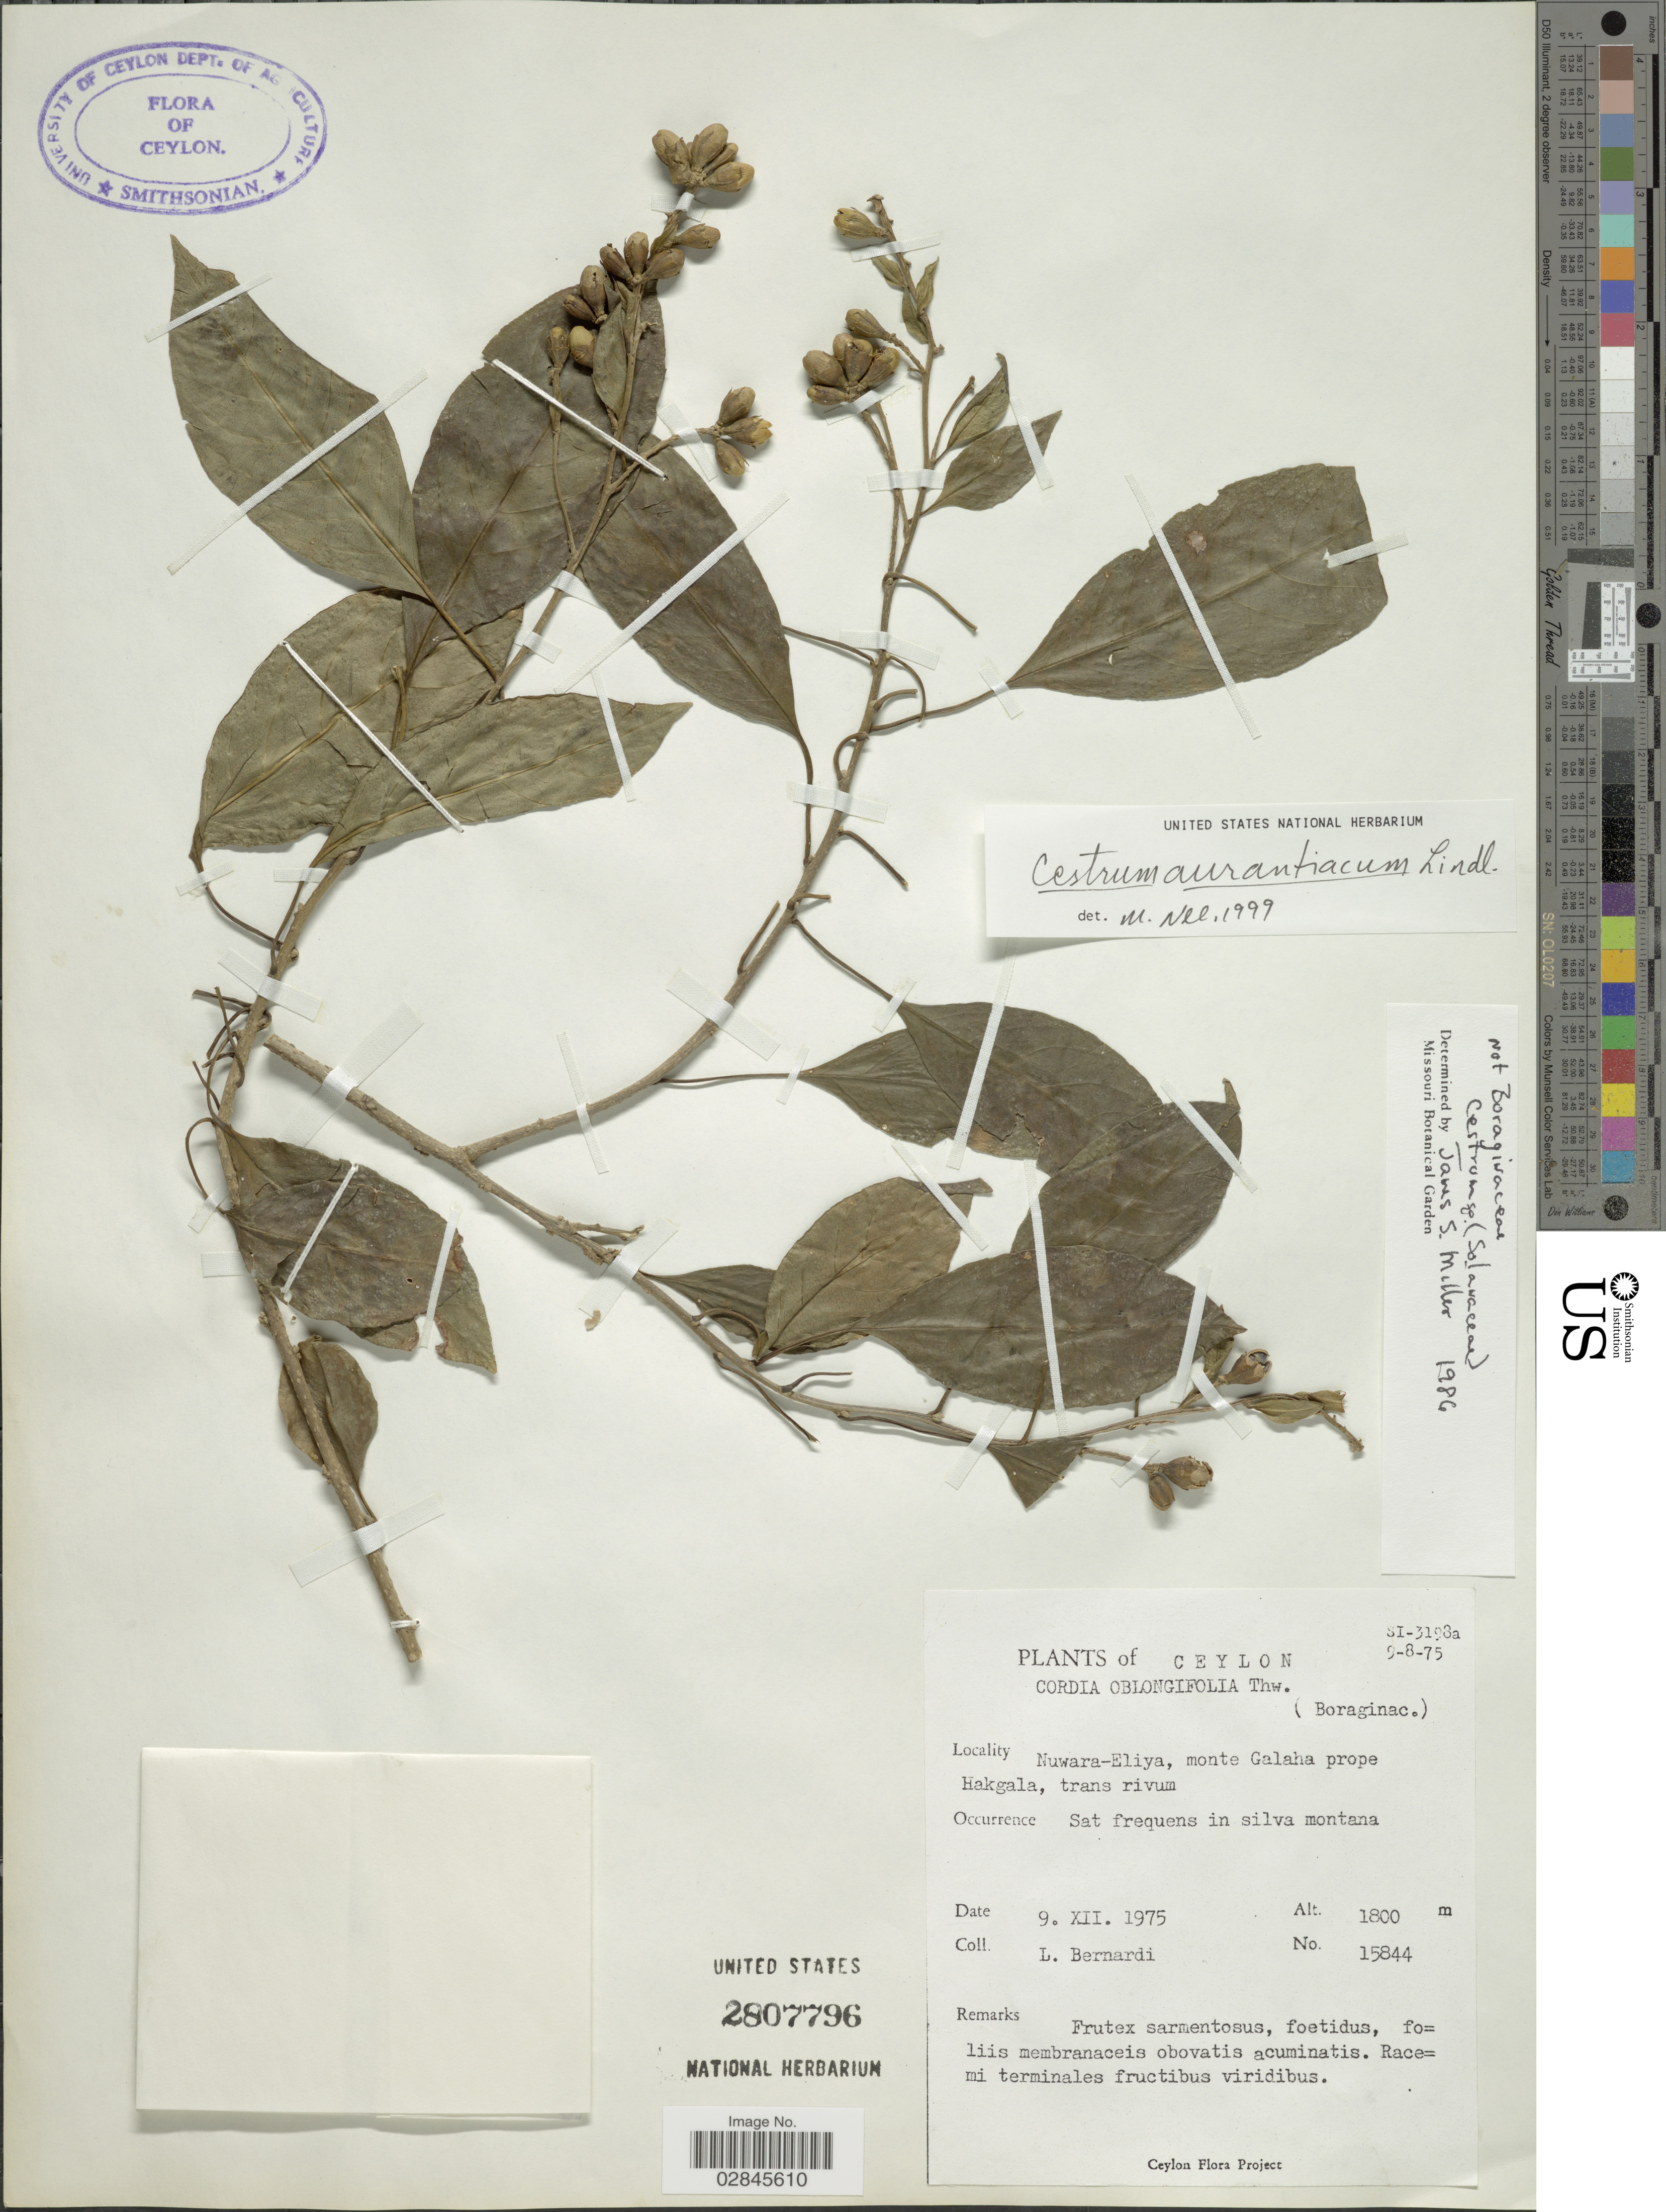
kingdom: Plantae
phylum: Tracheophyta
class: Magnoliopsida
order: Solanales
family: Solanaceae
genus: Cestrum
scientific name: Cestrum aurantiacum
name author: Lindley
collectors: L. Bernardi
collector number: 15844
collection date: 1975-12-09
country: Sri Lanka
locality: Ceylon. Nuwara-Eliya, monte Galaha prope Hakgala, trans rivum.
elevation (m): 1800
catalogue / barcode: US 2807796